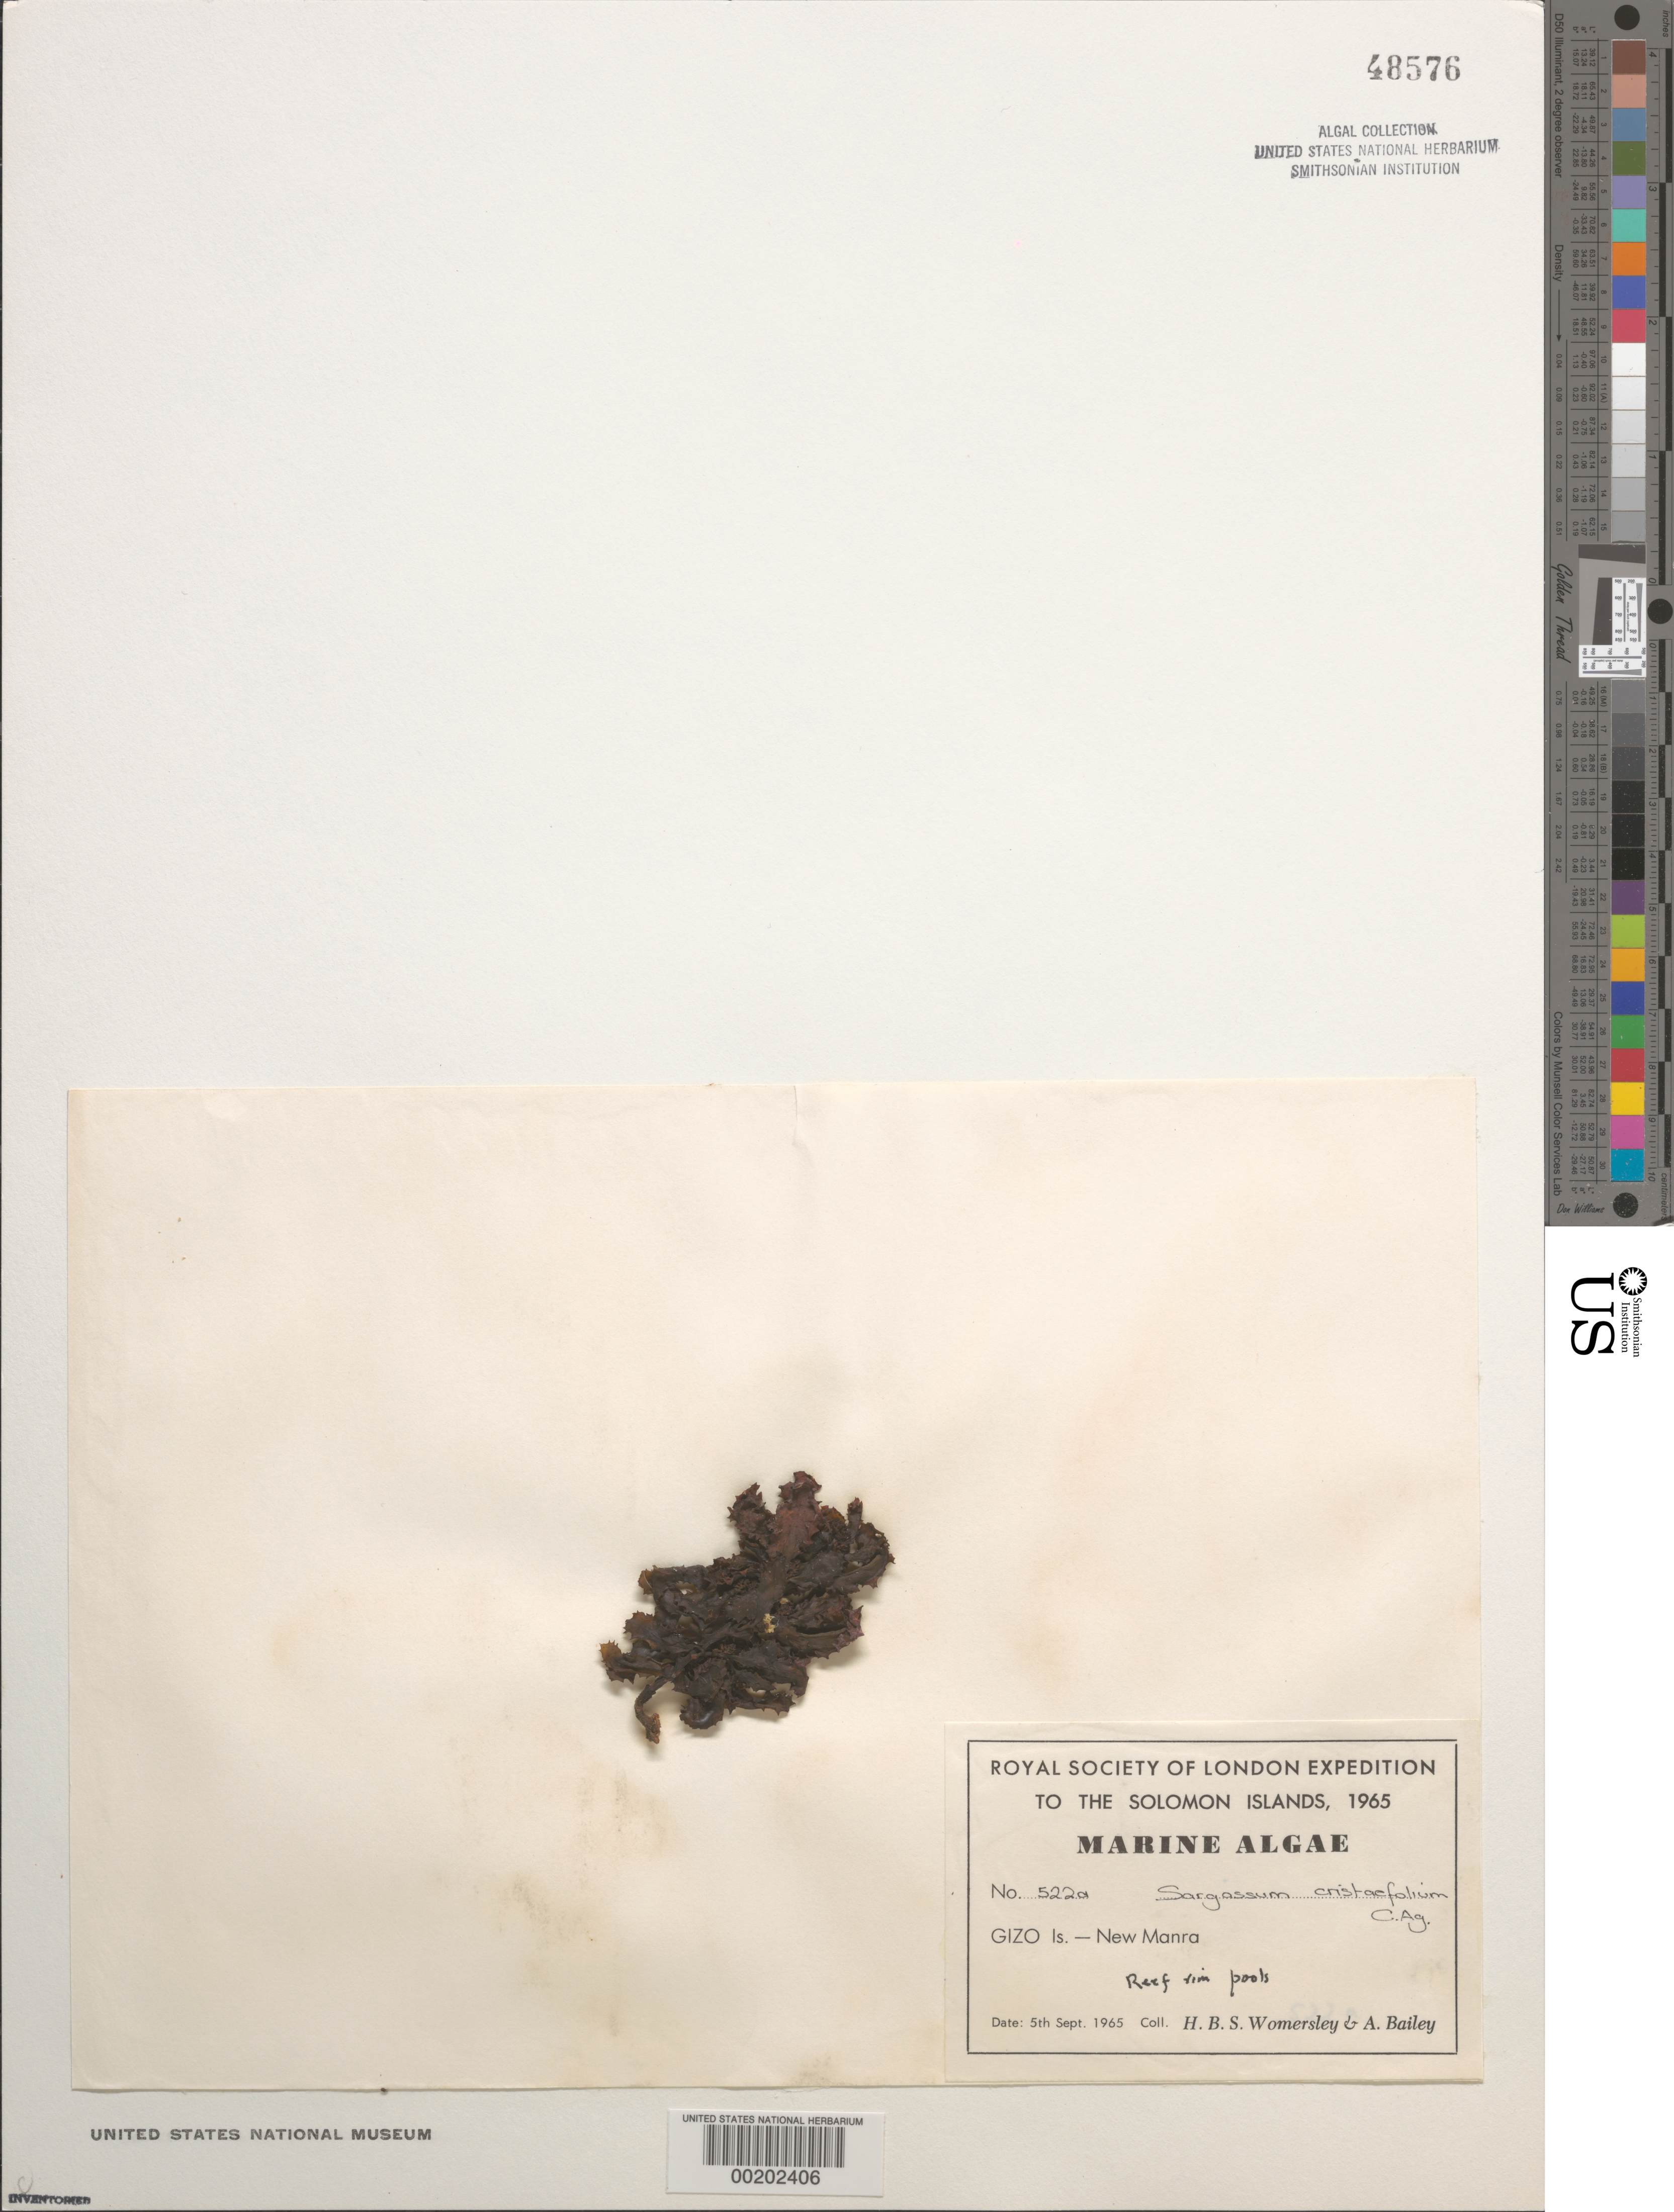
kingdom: Chromista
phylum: Ochrophyta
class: Phaeophyceae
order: Fucales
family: Sargassaceae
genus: Sargassum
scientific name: Sargassum ilicifolium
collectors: H. B. S. Womersley & A. Bailey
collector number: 522a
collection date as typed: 05 Sep 1965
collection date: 1965-09-05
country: Solomon Islands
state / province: Western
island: Ghizo [Gizo]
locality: New Manra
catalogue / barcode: US 48576